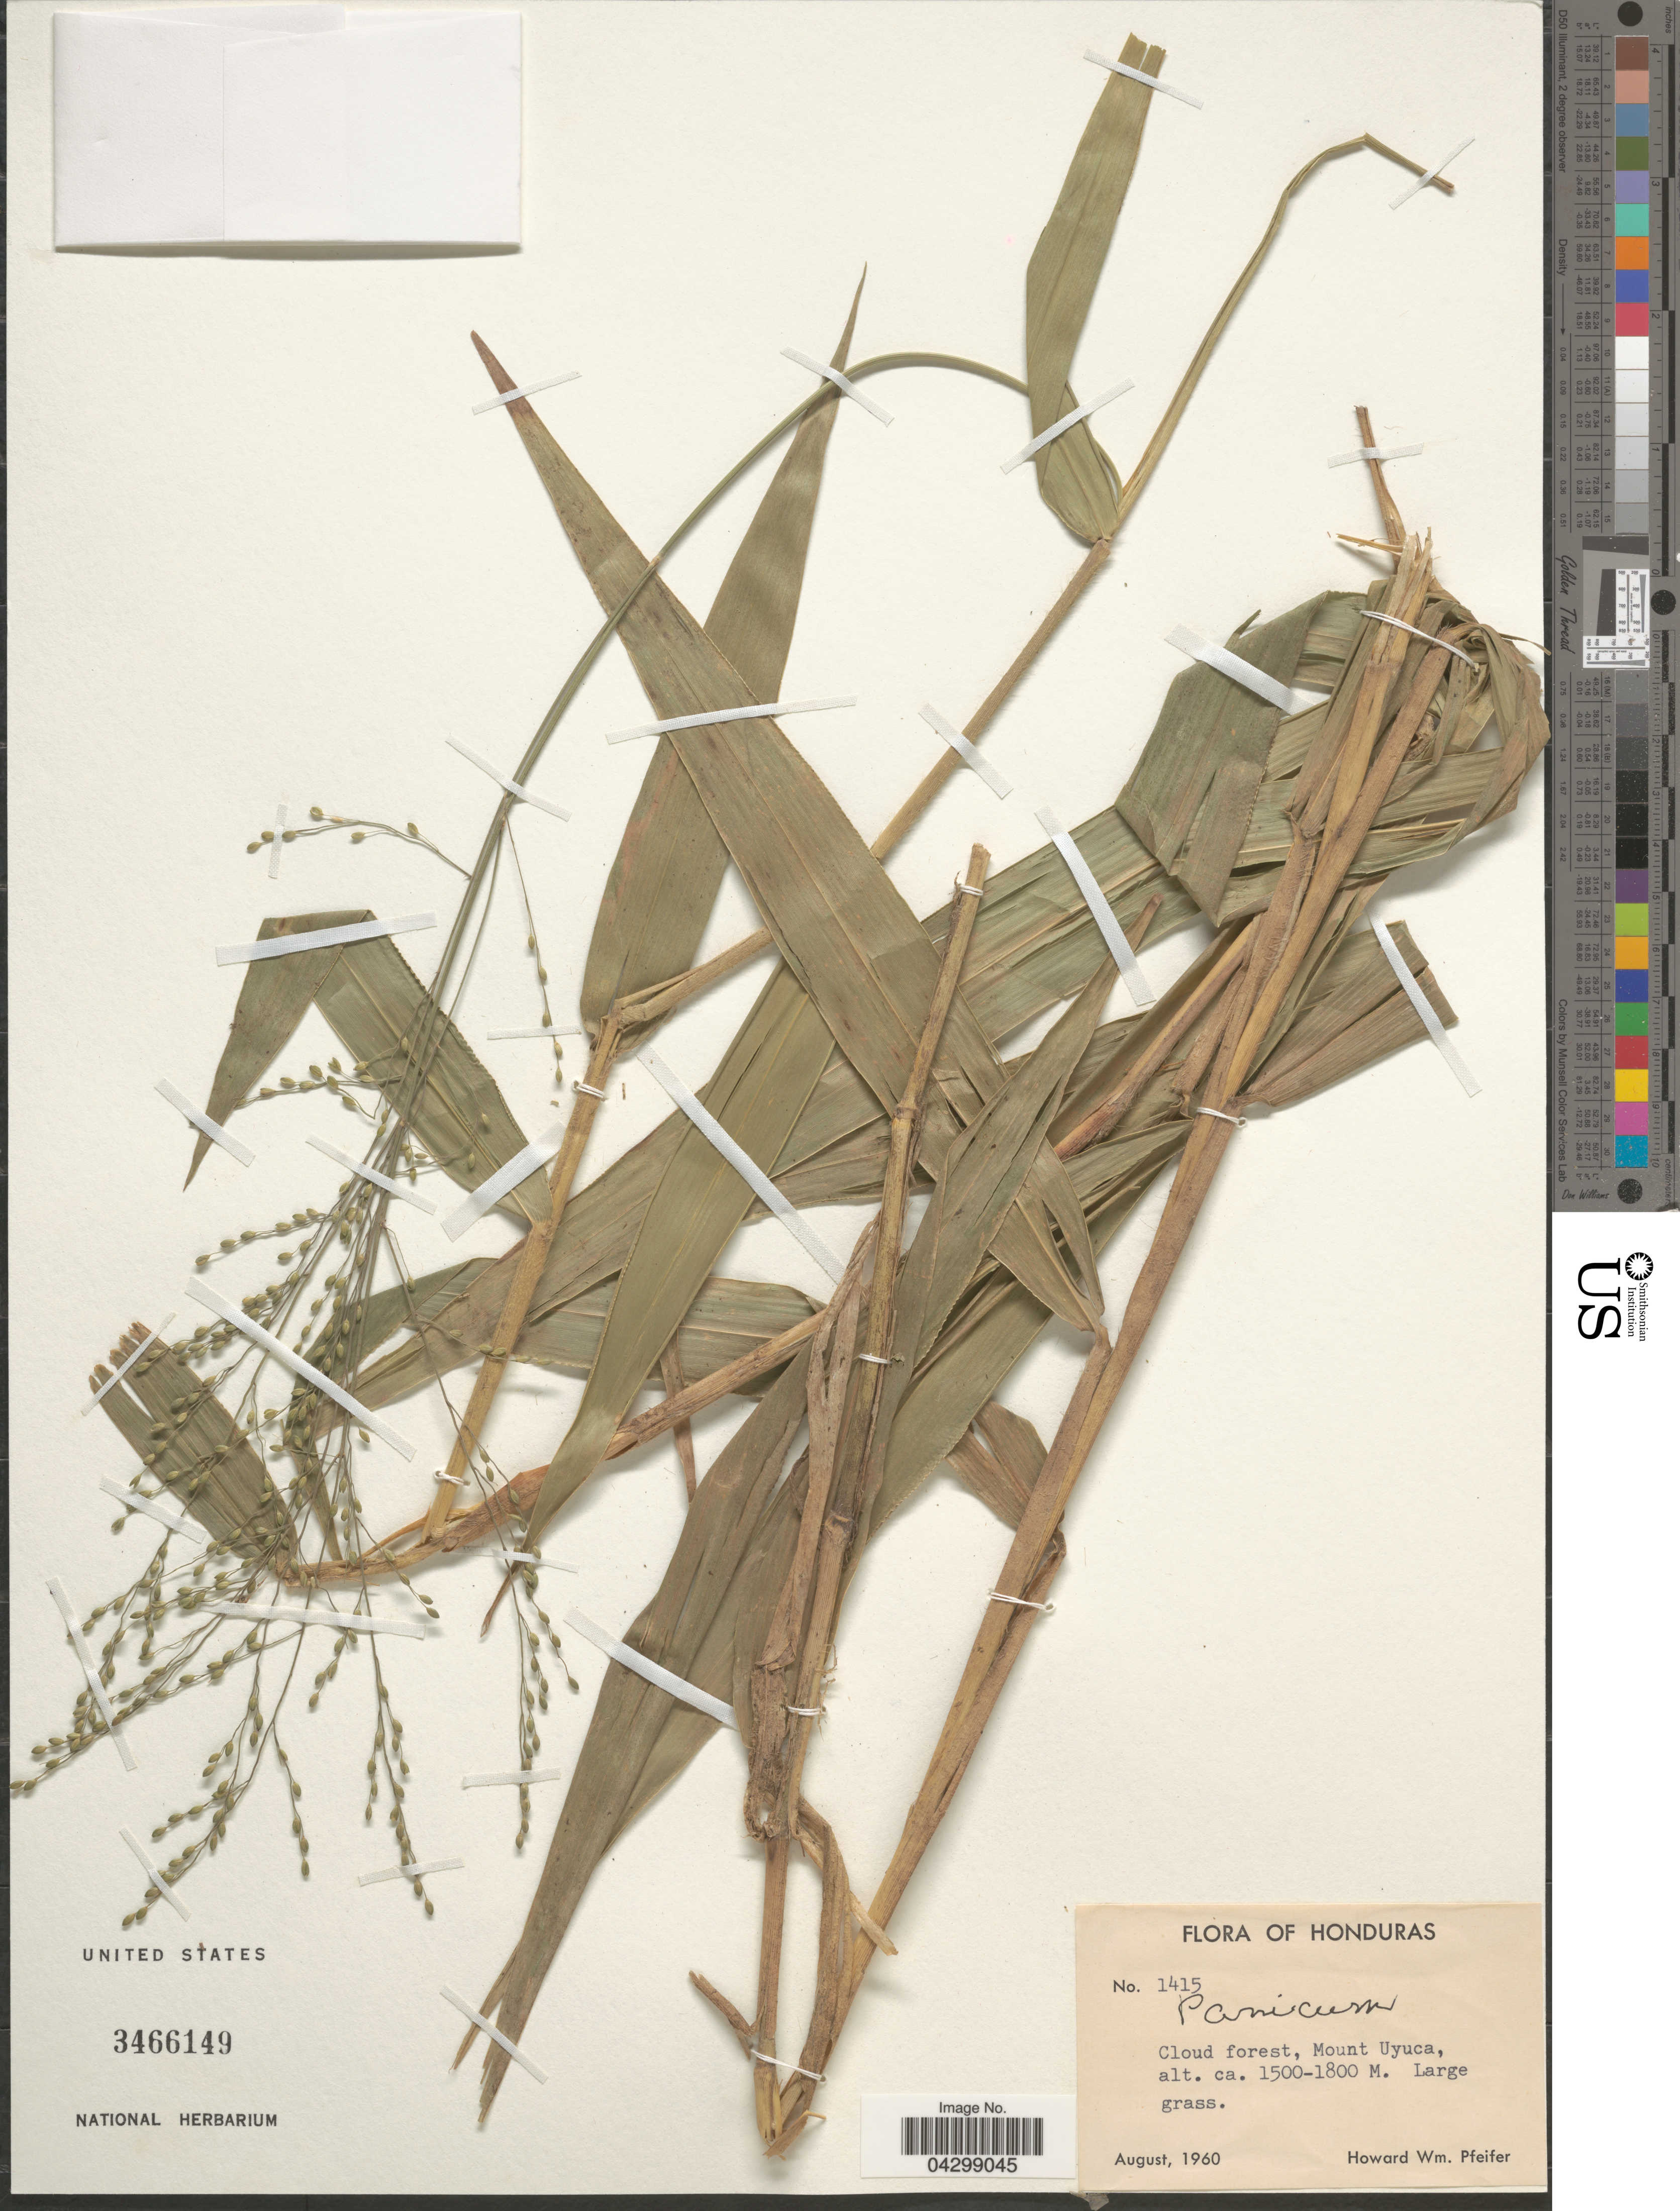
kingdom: Plantae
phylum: Tracheophyta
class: Liliopsida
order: Poales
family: Poaceae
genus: Panicum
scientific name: Panicum sp.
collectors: H. W. Pfeifer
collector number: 1415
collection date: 1960-08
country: Honduras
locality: Cloud forest, Mount Uyuca.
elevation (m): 1500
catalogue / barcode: US 3466149